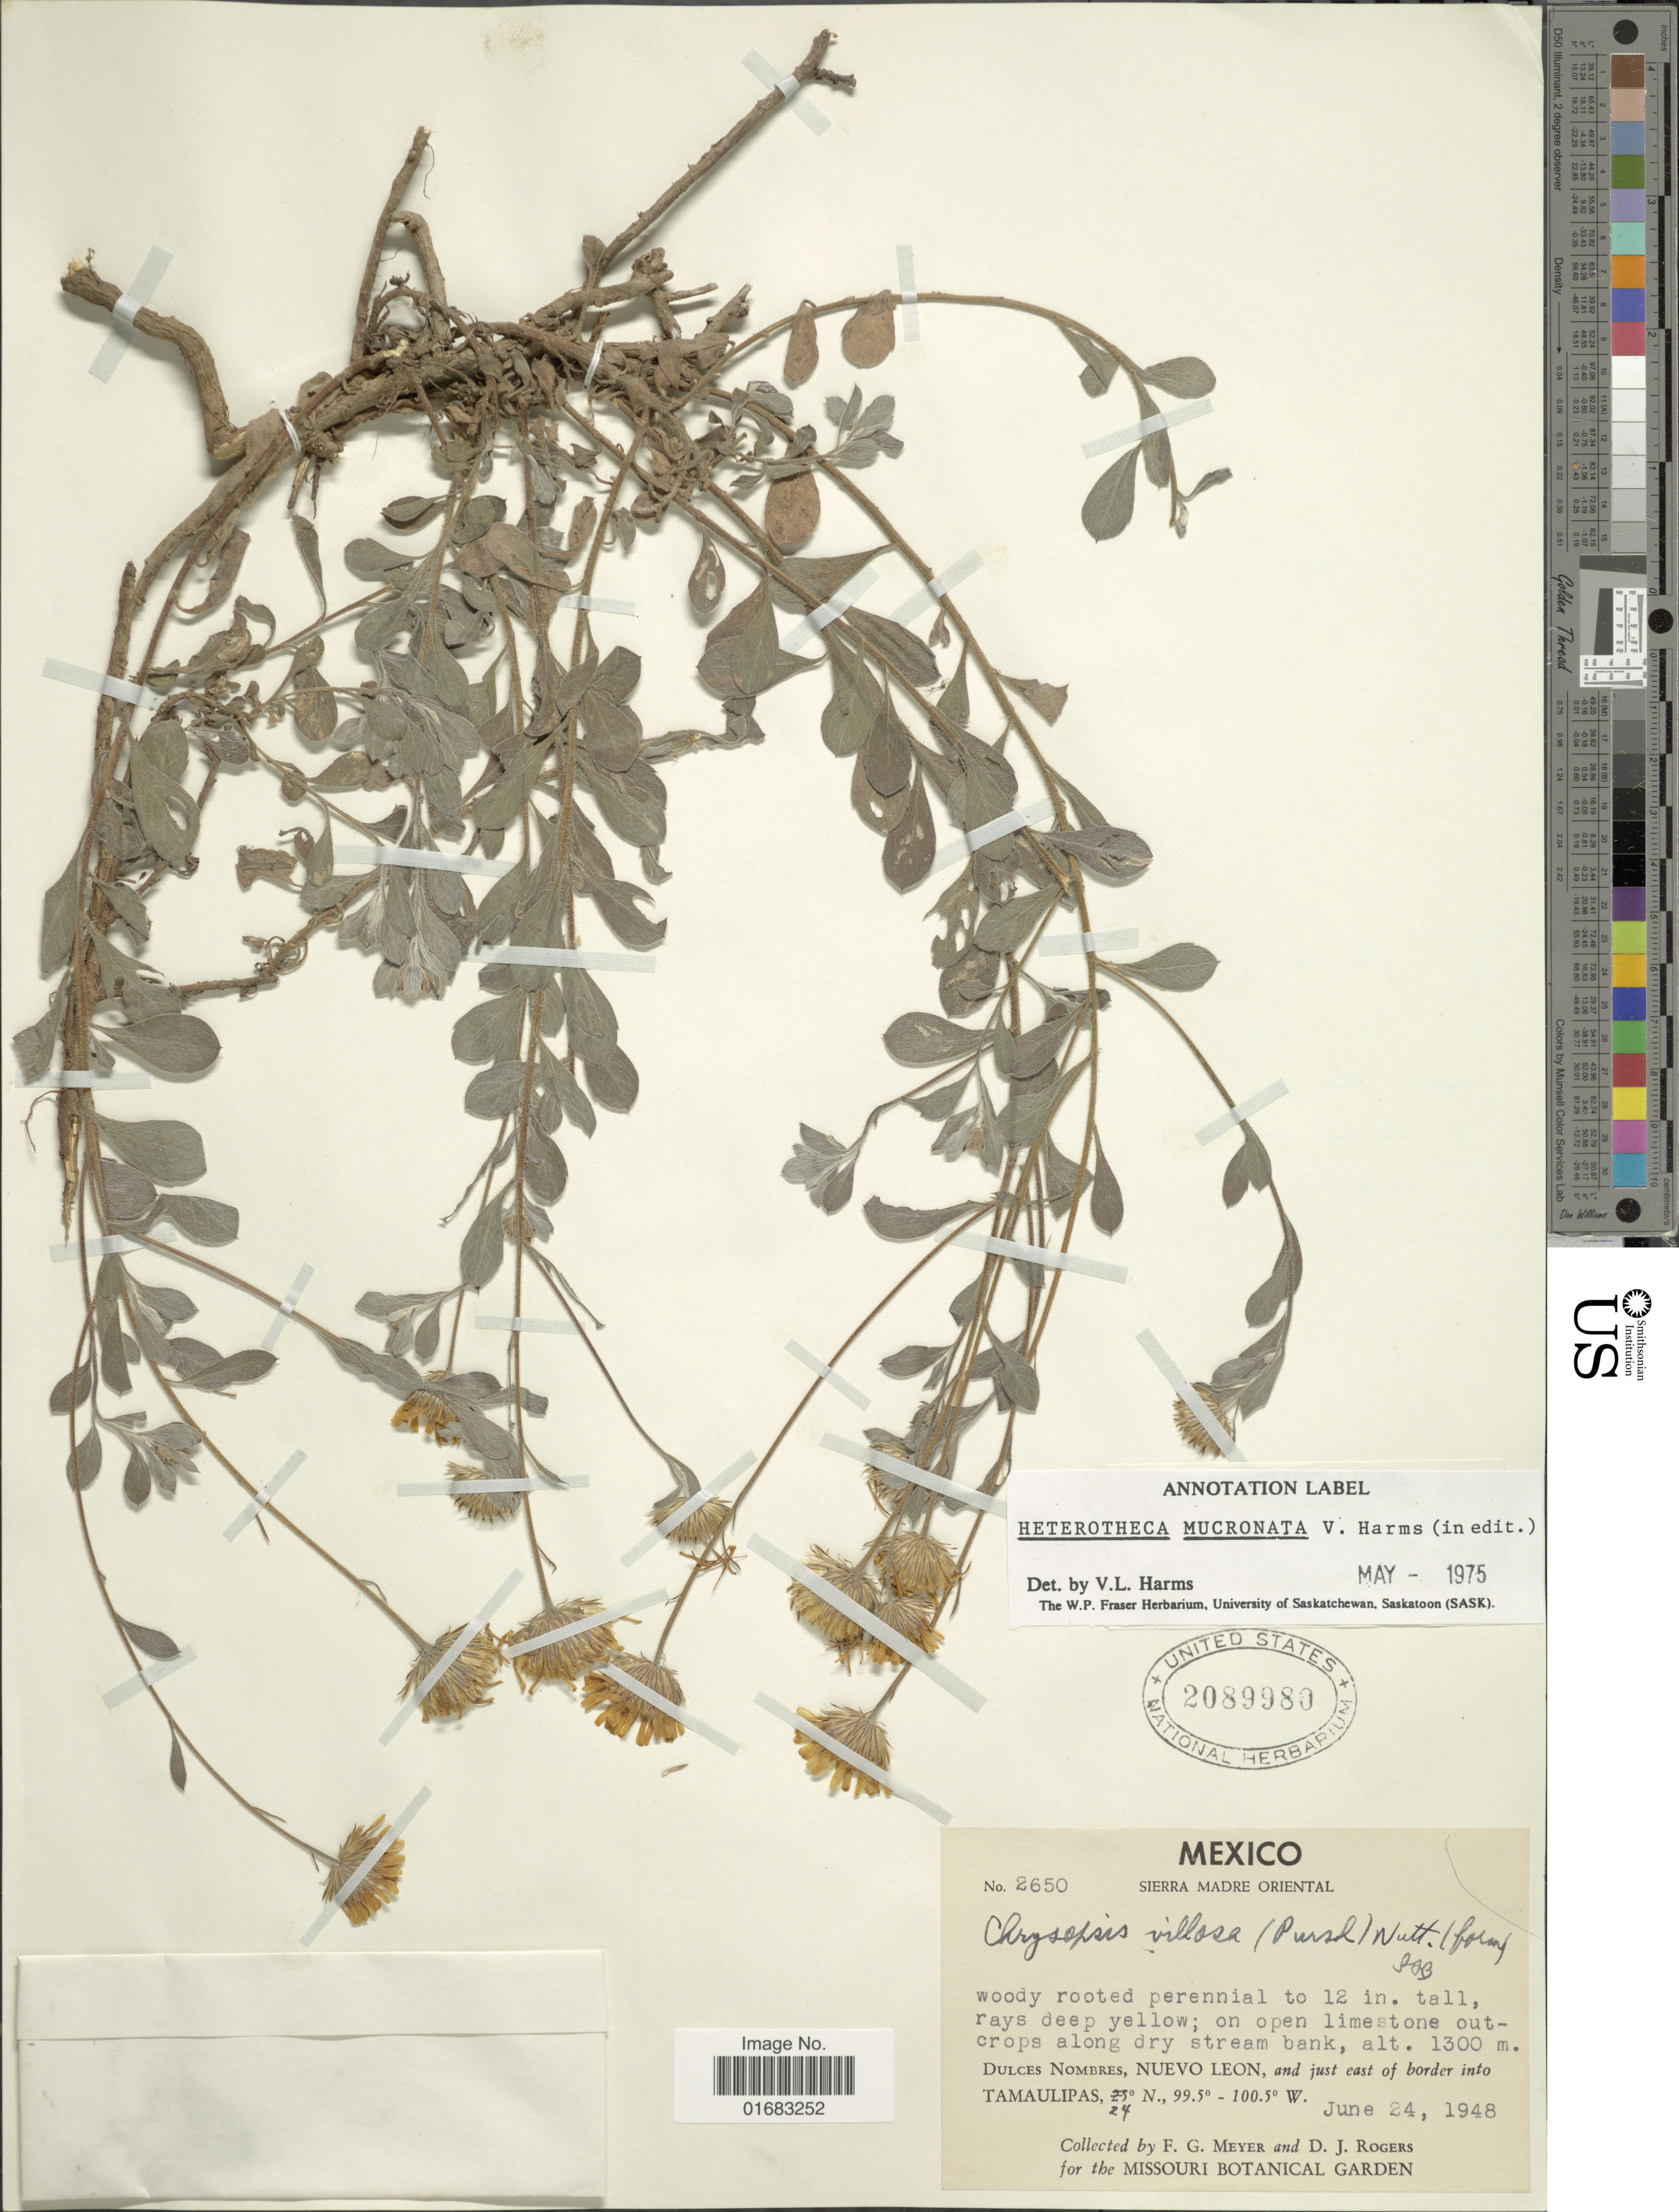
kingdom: Plantae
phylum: Tracheophyta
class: Magnoliopsida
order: Asterales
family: Asteraceae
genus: Heterotheca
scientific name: Heterotheca mucronata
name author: V.L. Harms ex B.L. Turner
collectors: F. G. Meyer & D. J. Rogers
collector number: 2650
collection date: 1948-06-24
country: Mexico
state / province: Nuevo León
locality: Mexico. Sierra Madre Oriental. on open limestone outcrops along dry stream bank. Dulces Nombres, Nuevo León, and just east of border into Tamaulipas.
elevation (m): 1300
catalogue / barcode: US 2089980